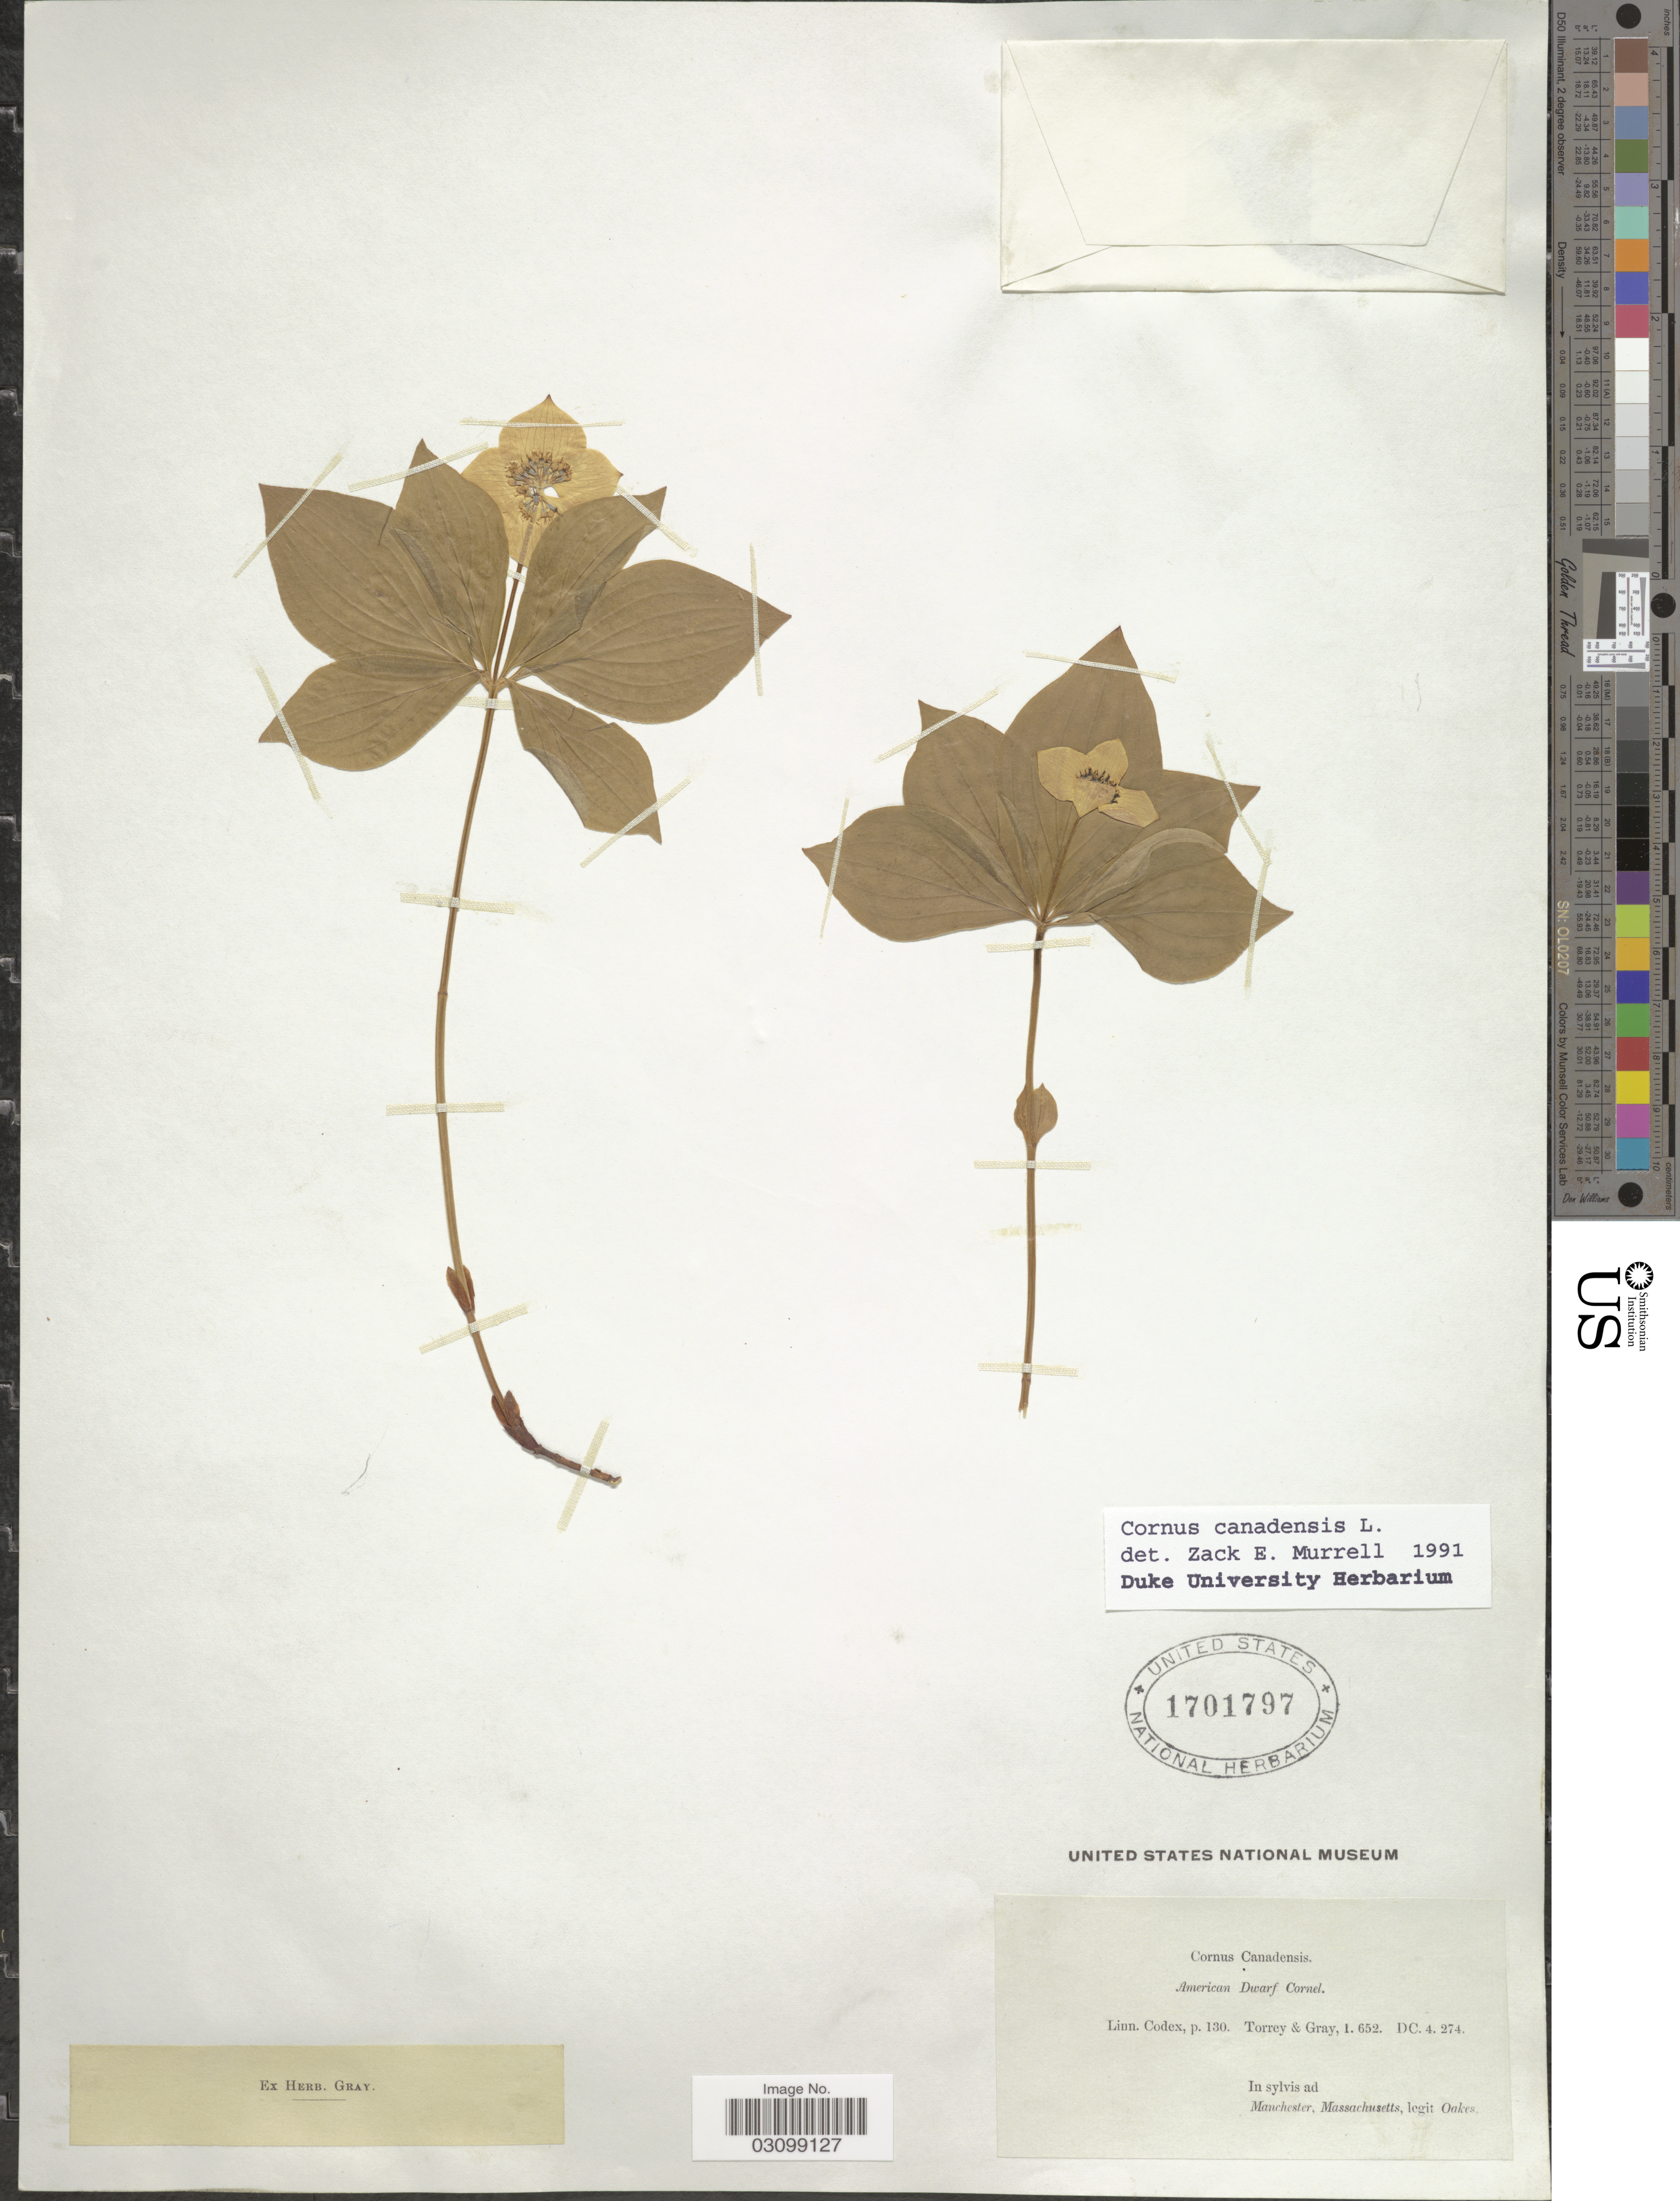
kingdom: Plantae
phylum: Tracheophyta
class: Magnoliopsida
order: Cornales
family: Cornaceae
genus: Cornus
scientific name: Cornus canadensis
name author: L.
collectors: -. Oakes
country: United States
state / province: Massachusetts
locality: In sylvis ad Manchester, Massachusetts.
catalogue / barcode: US 1701797